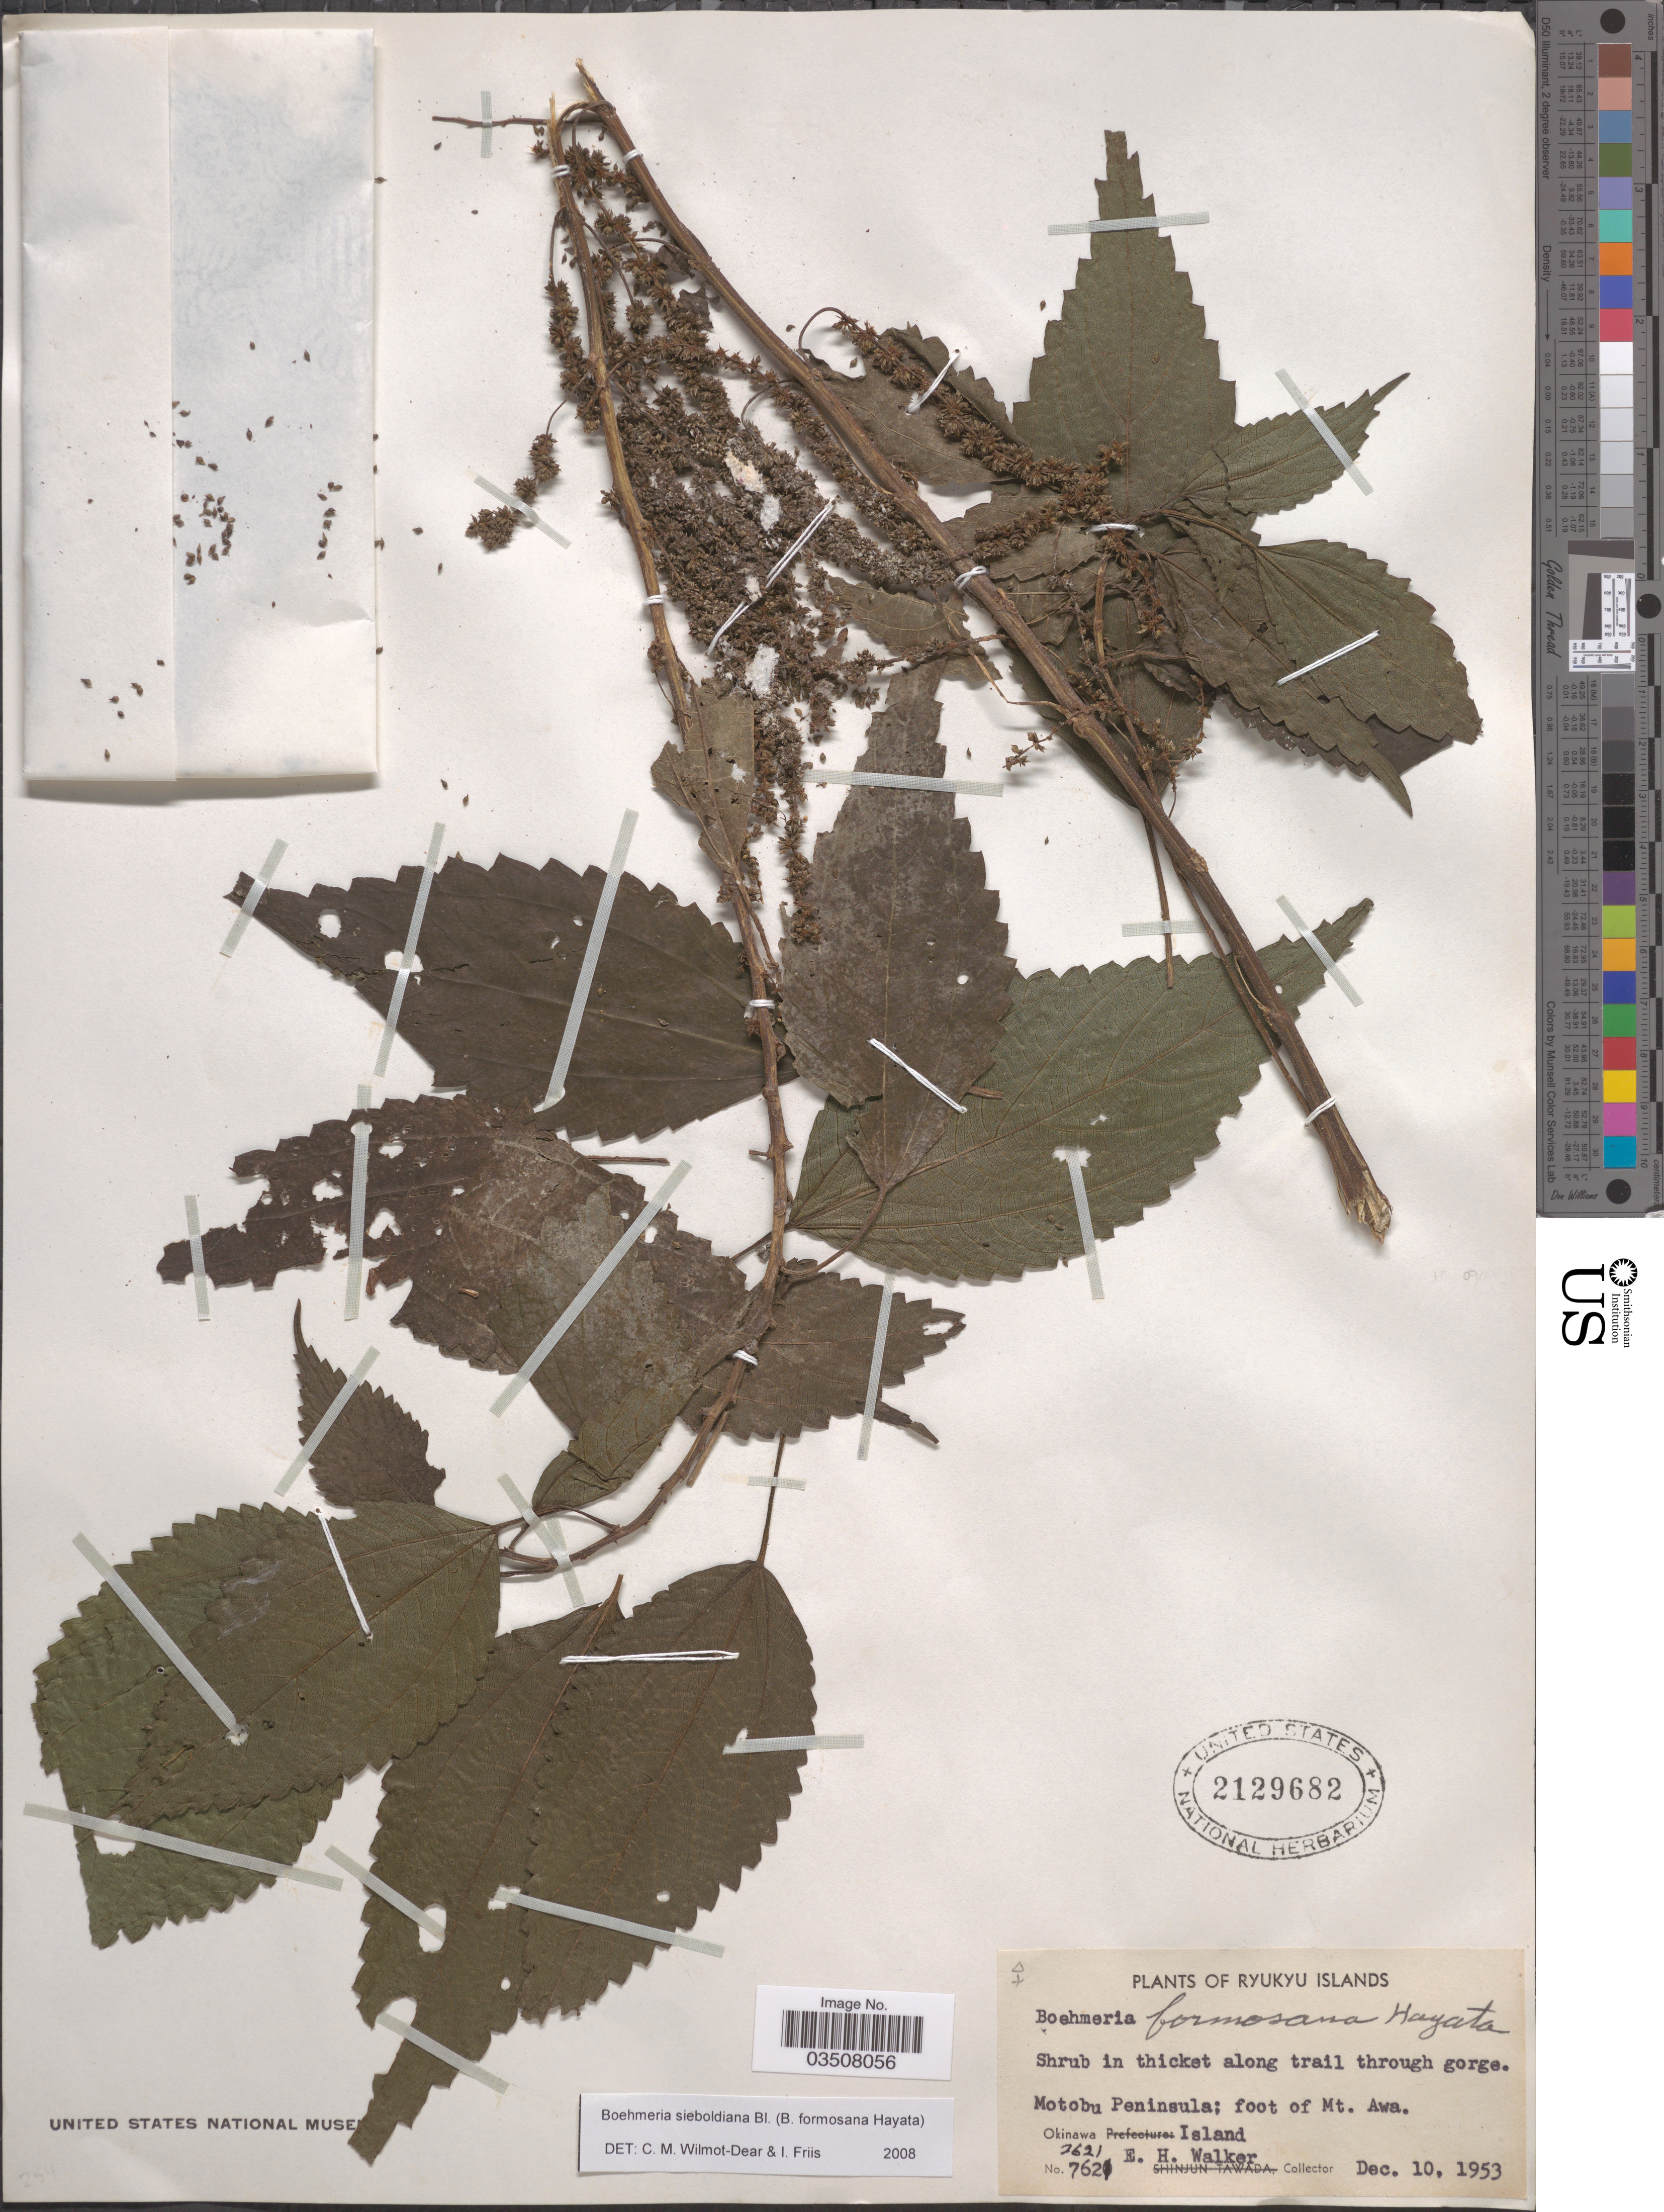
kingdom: Plantae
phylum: Tracheophyta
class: Magnoliopsida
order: Rosales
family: Urticaceae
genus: Boehmeria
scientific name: Boehmeria sieboldiana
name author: Blume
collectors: E. H. Walker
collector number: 7621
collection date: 1953-12-10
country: Japan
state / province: Okinawa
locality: Ryukyu Islands. Motobu Peninsula; foot of Mt. Awa. Okinawa Island.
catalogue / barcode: US 2129682